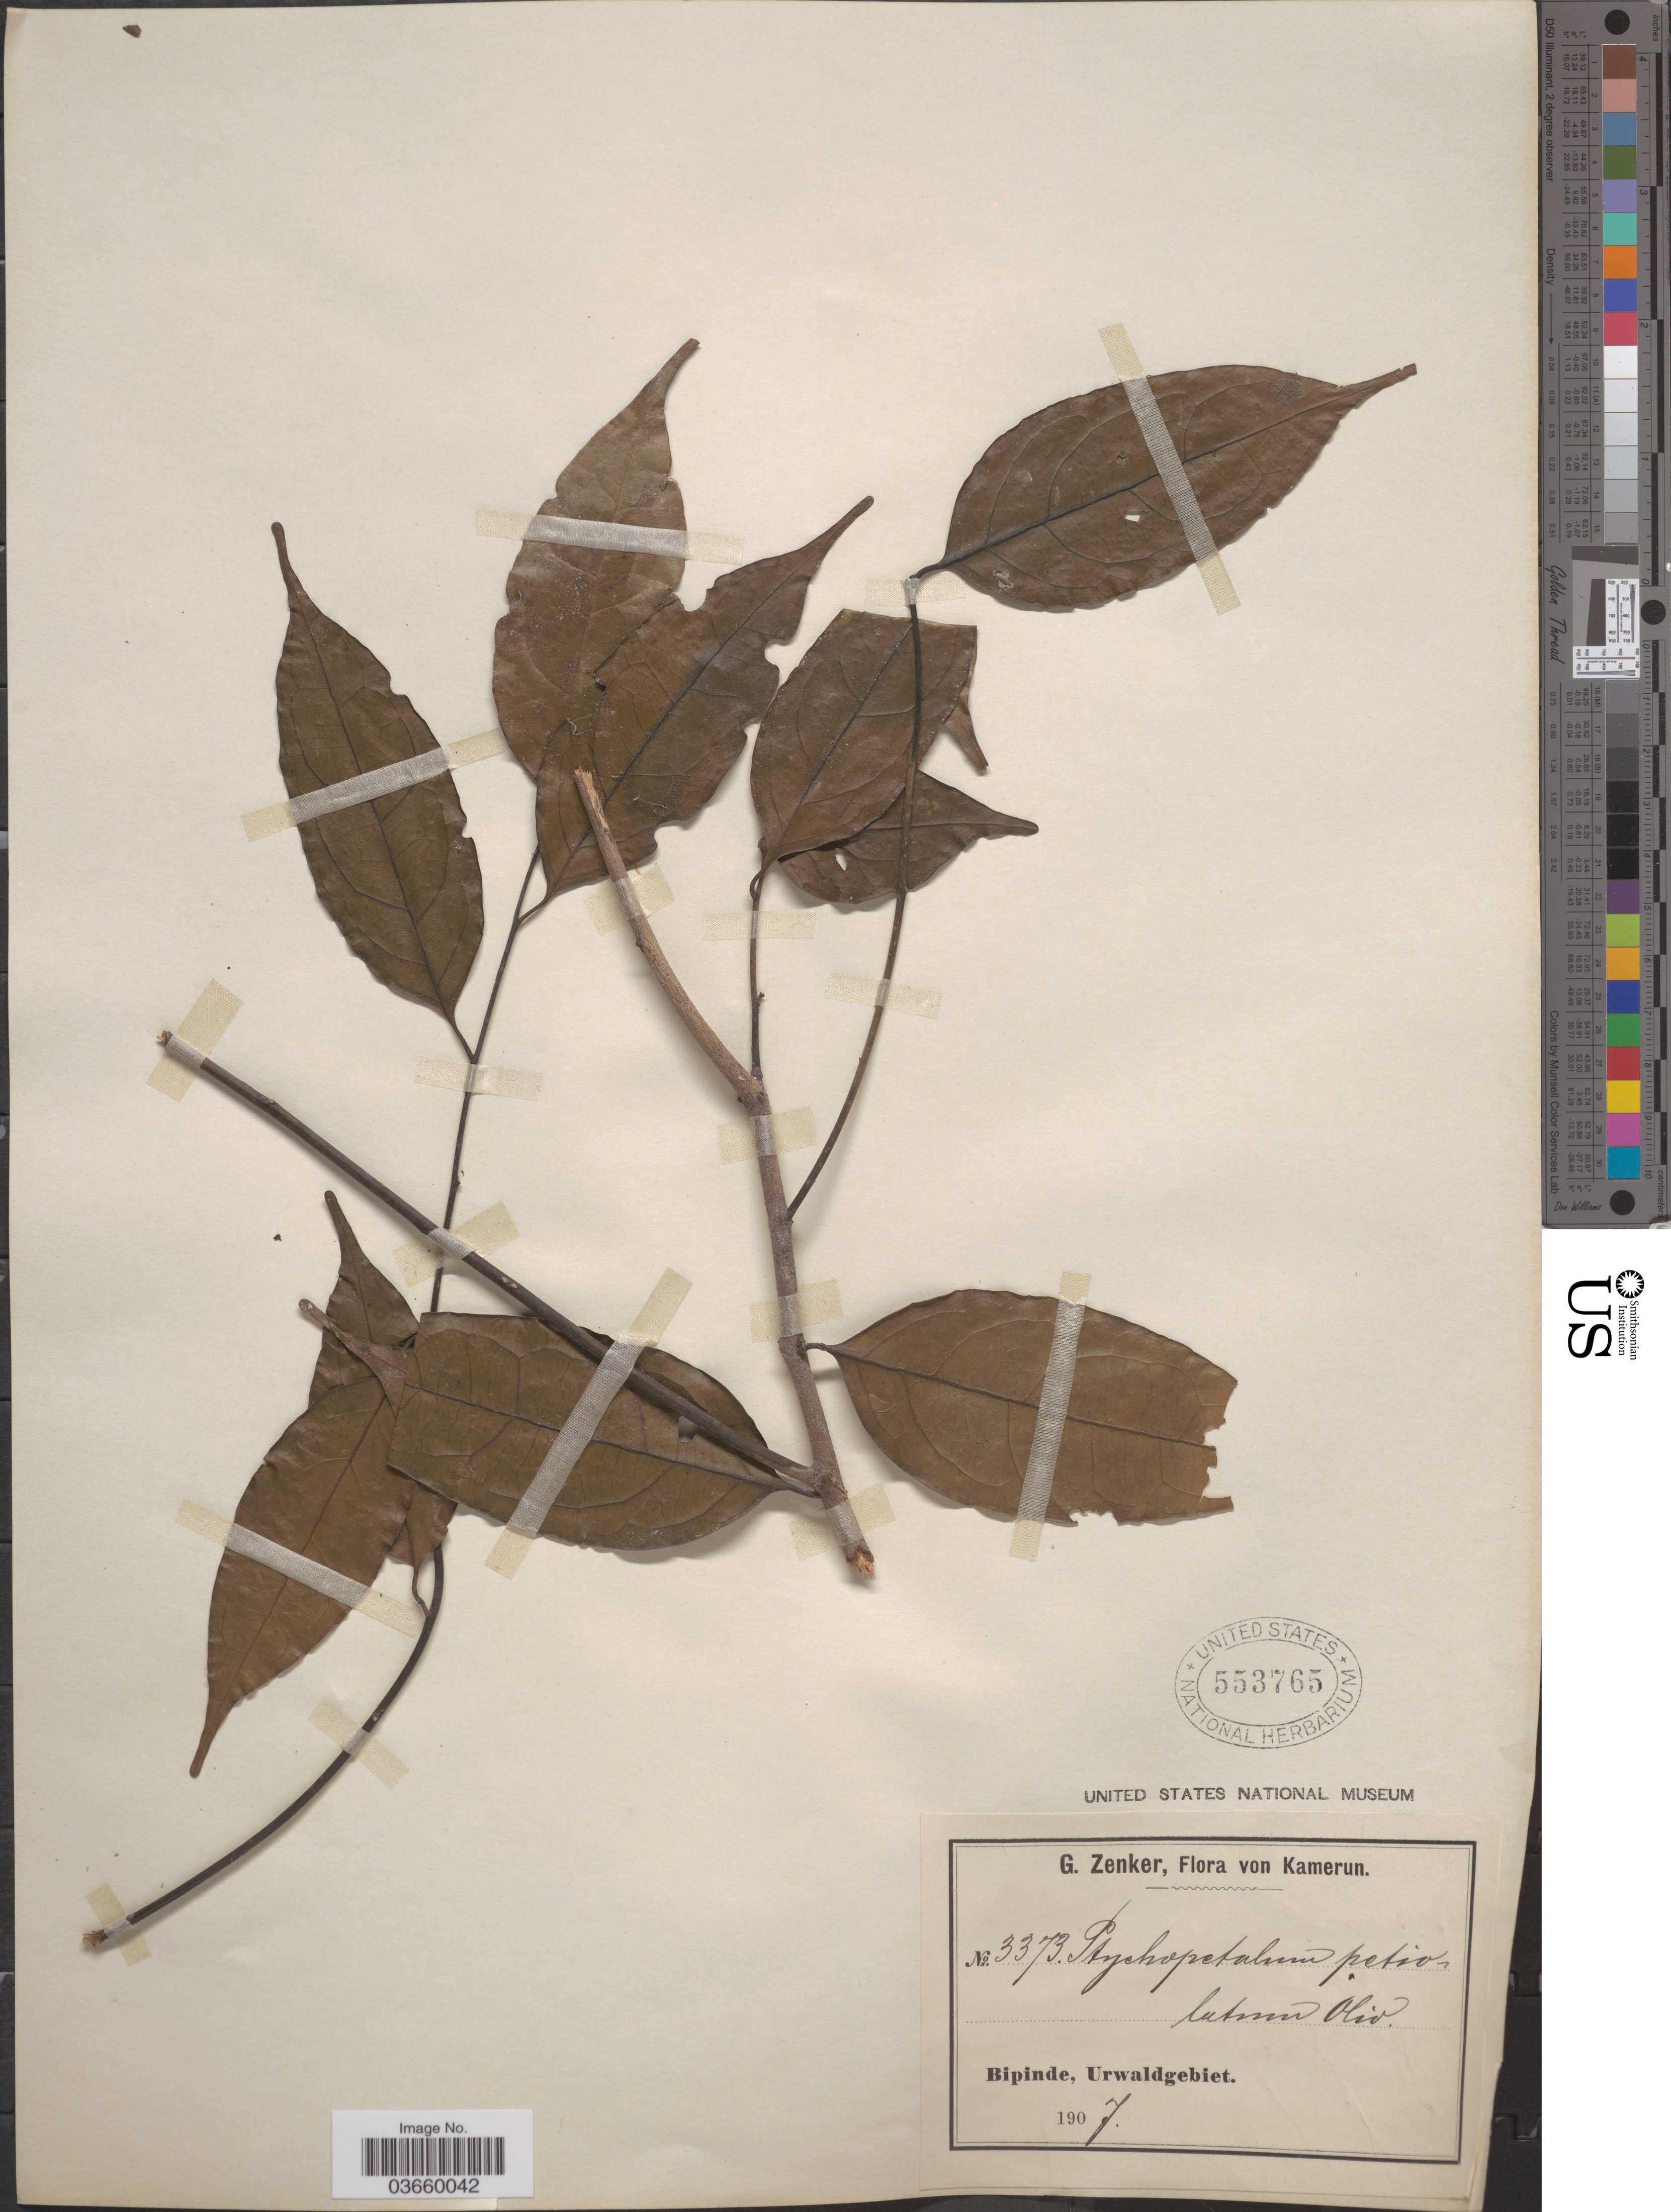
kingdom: Plantae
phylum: Tracheophyta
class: Magnoliopsida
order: Santalales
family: Olacaceae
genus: Ptychopetalum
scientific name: Ptychopetalum petiolatum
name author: Oliv.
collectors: G. A. Zenker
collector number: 3373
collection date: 1907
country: Cameroon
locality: Bipinde, Urwaldgebiet.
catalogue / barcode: US 553765